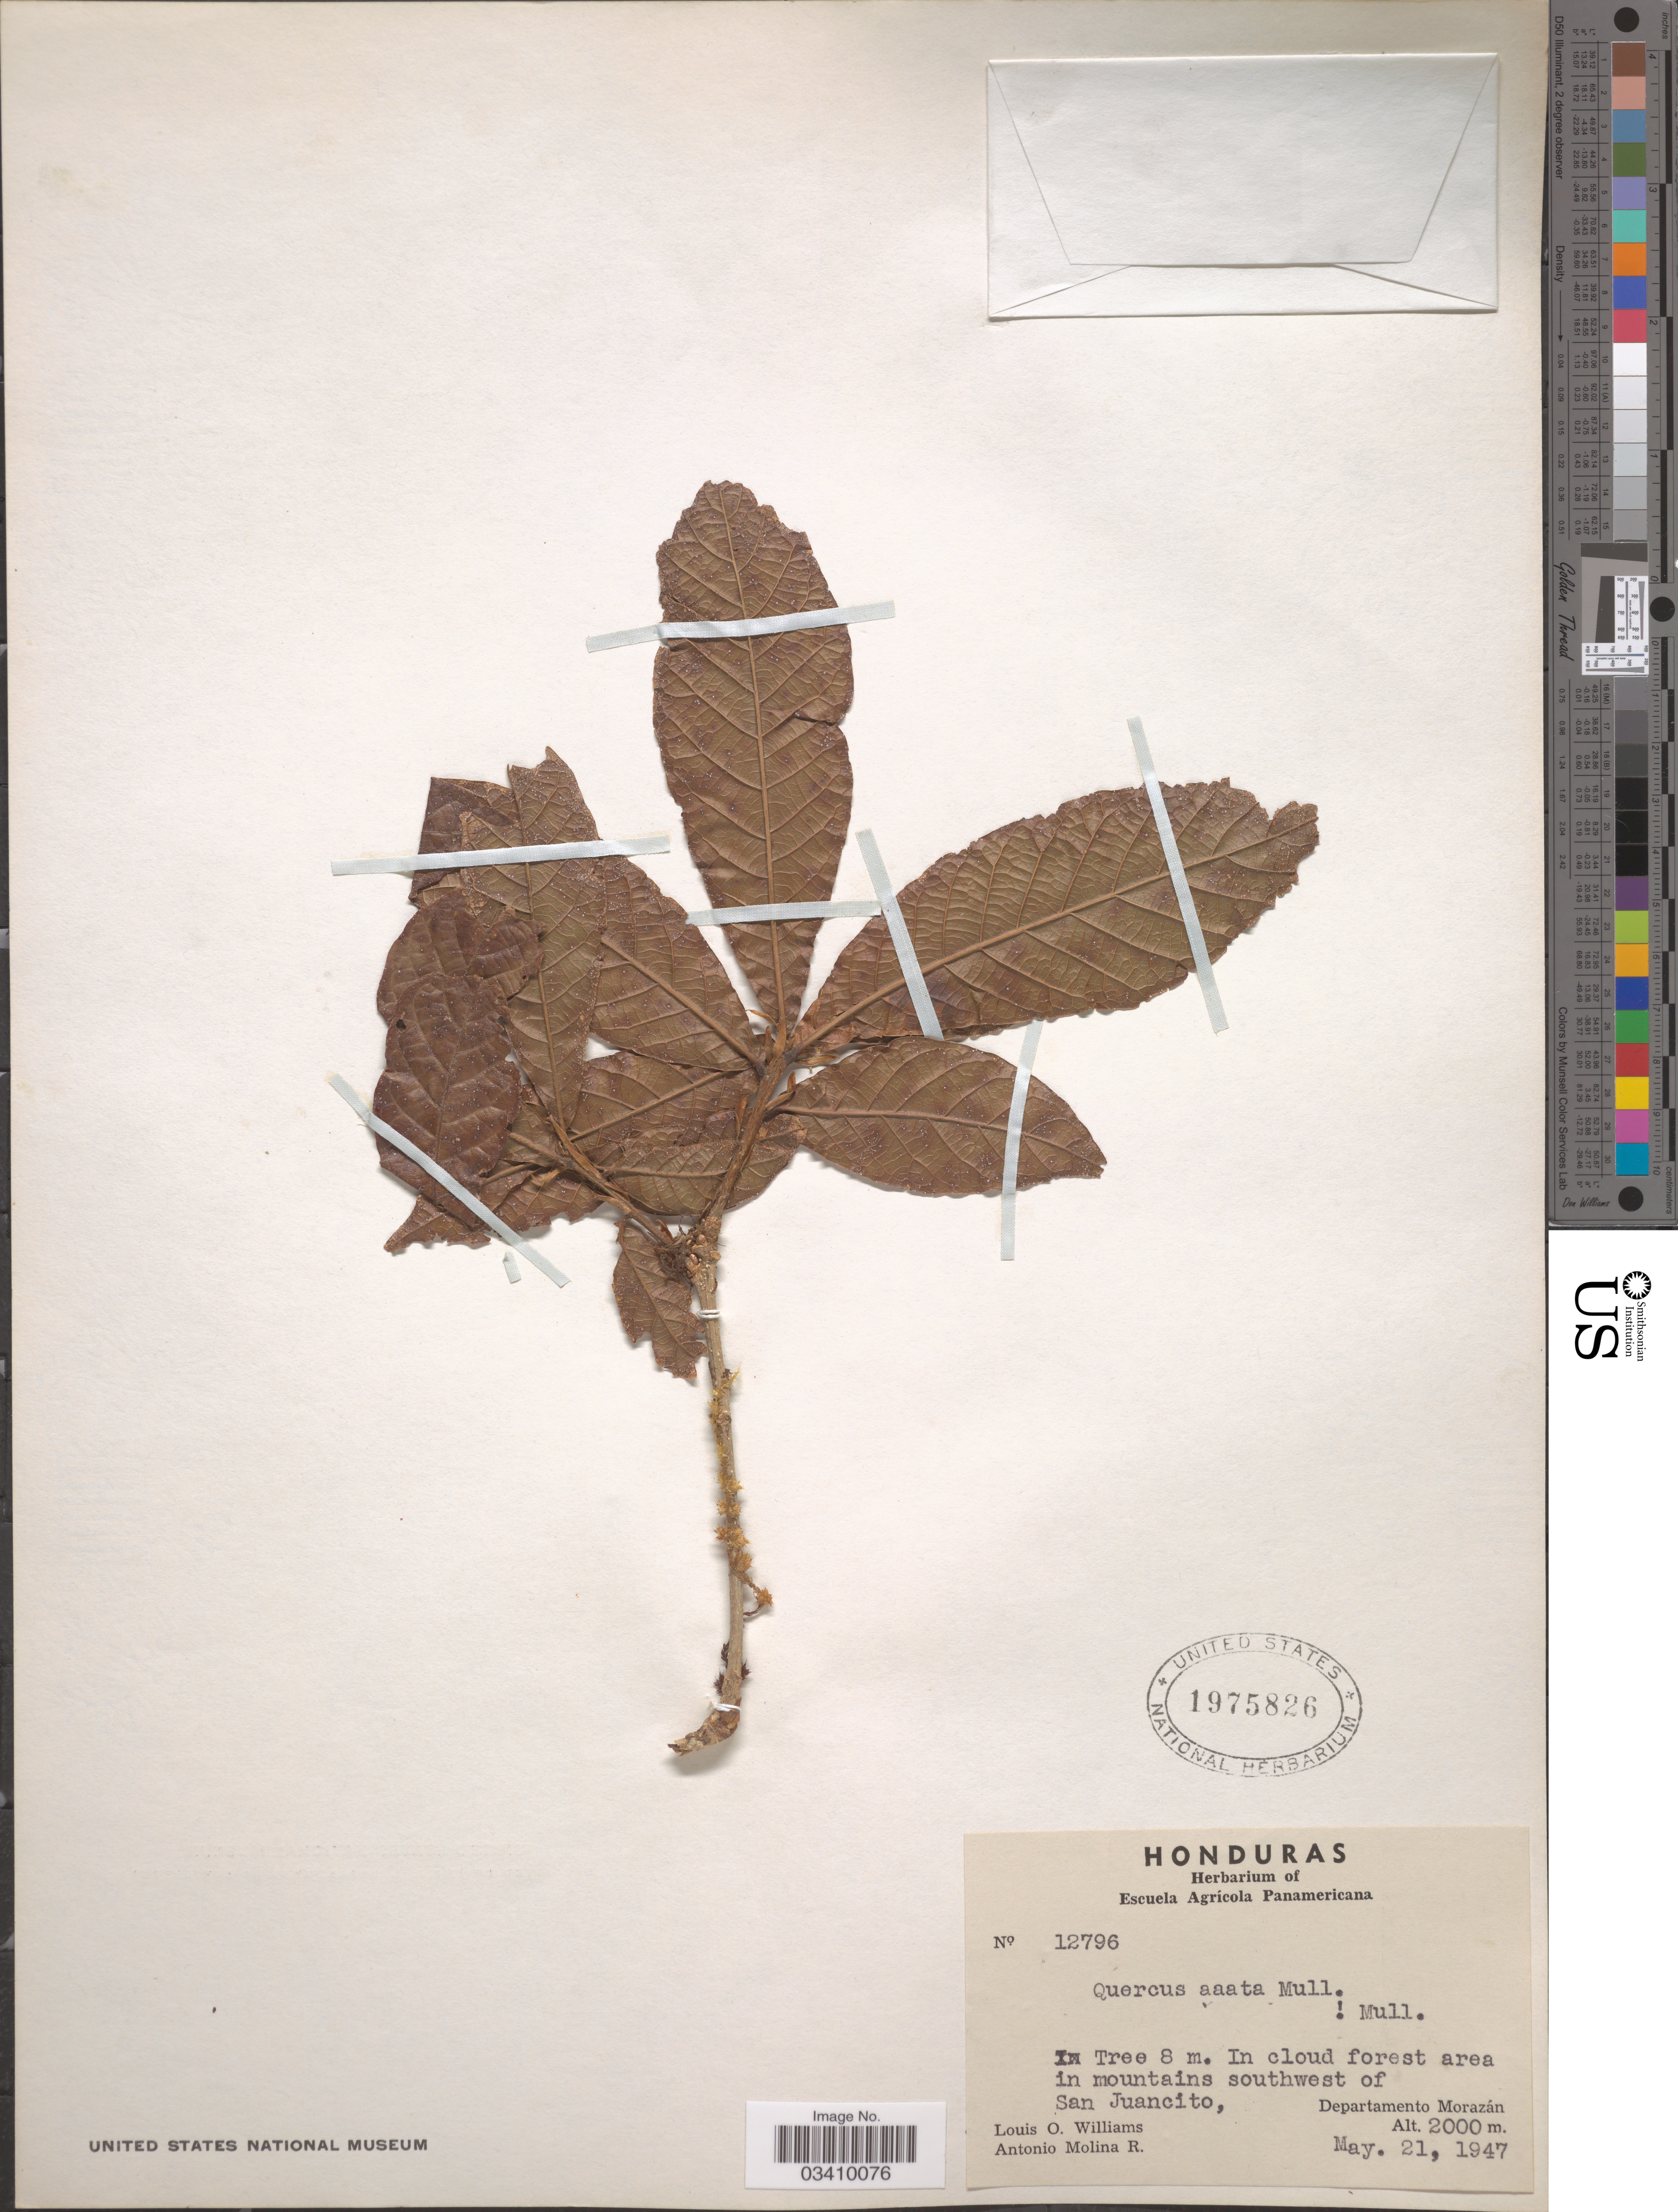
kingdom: Plantae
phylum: Tracheophyta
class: Magnoliopsida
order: Fagales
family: Fagaceae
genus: Quercus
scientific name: Quercus aaata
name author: C.H. Müll.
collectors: L. O. Williams & A. Molina R.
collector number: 12796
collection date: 1947-05-21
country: Honduras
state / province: Fco. Morazán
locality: In cloud forest area in mountains southwest of San Juancito, Departamento Morazán.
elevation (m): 2000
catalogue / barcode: US 1975826